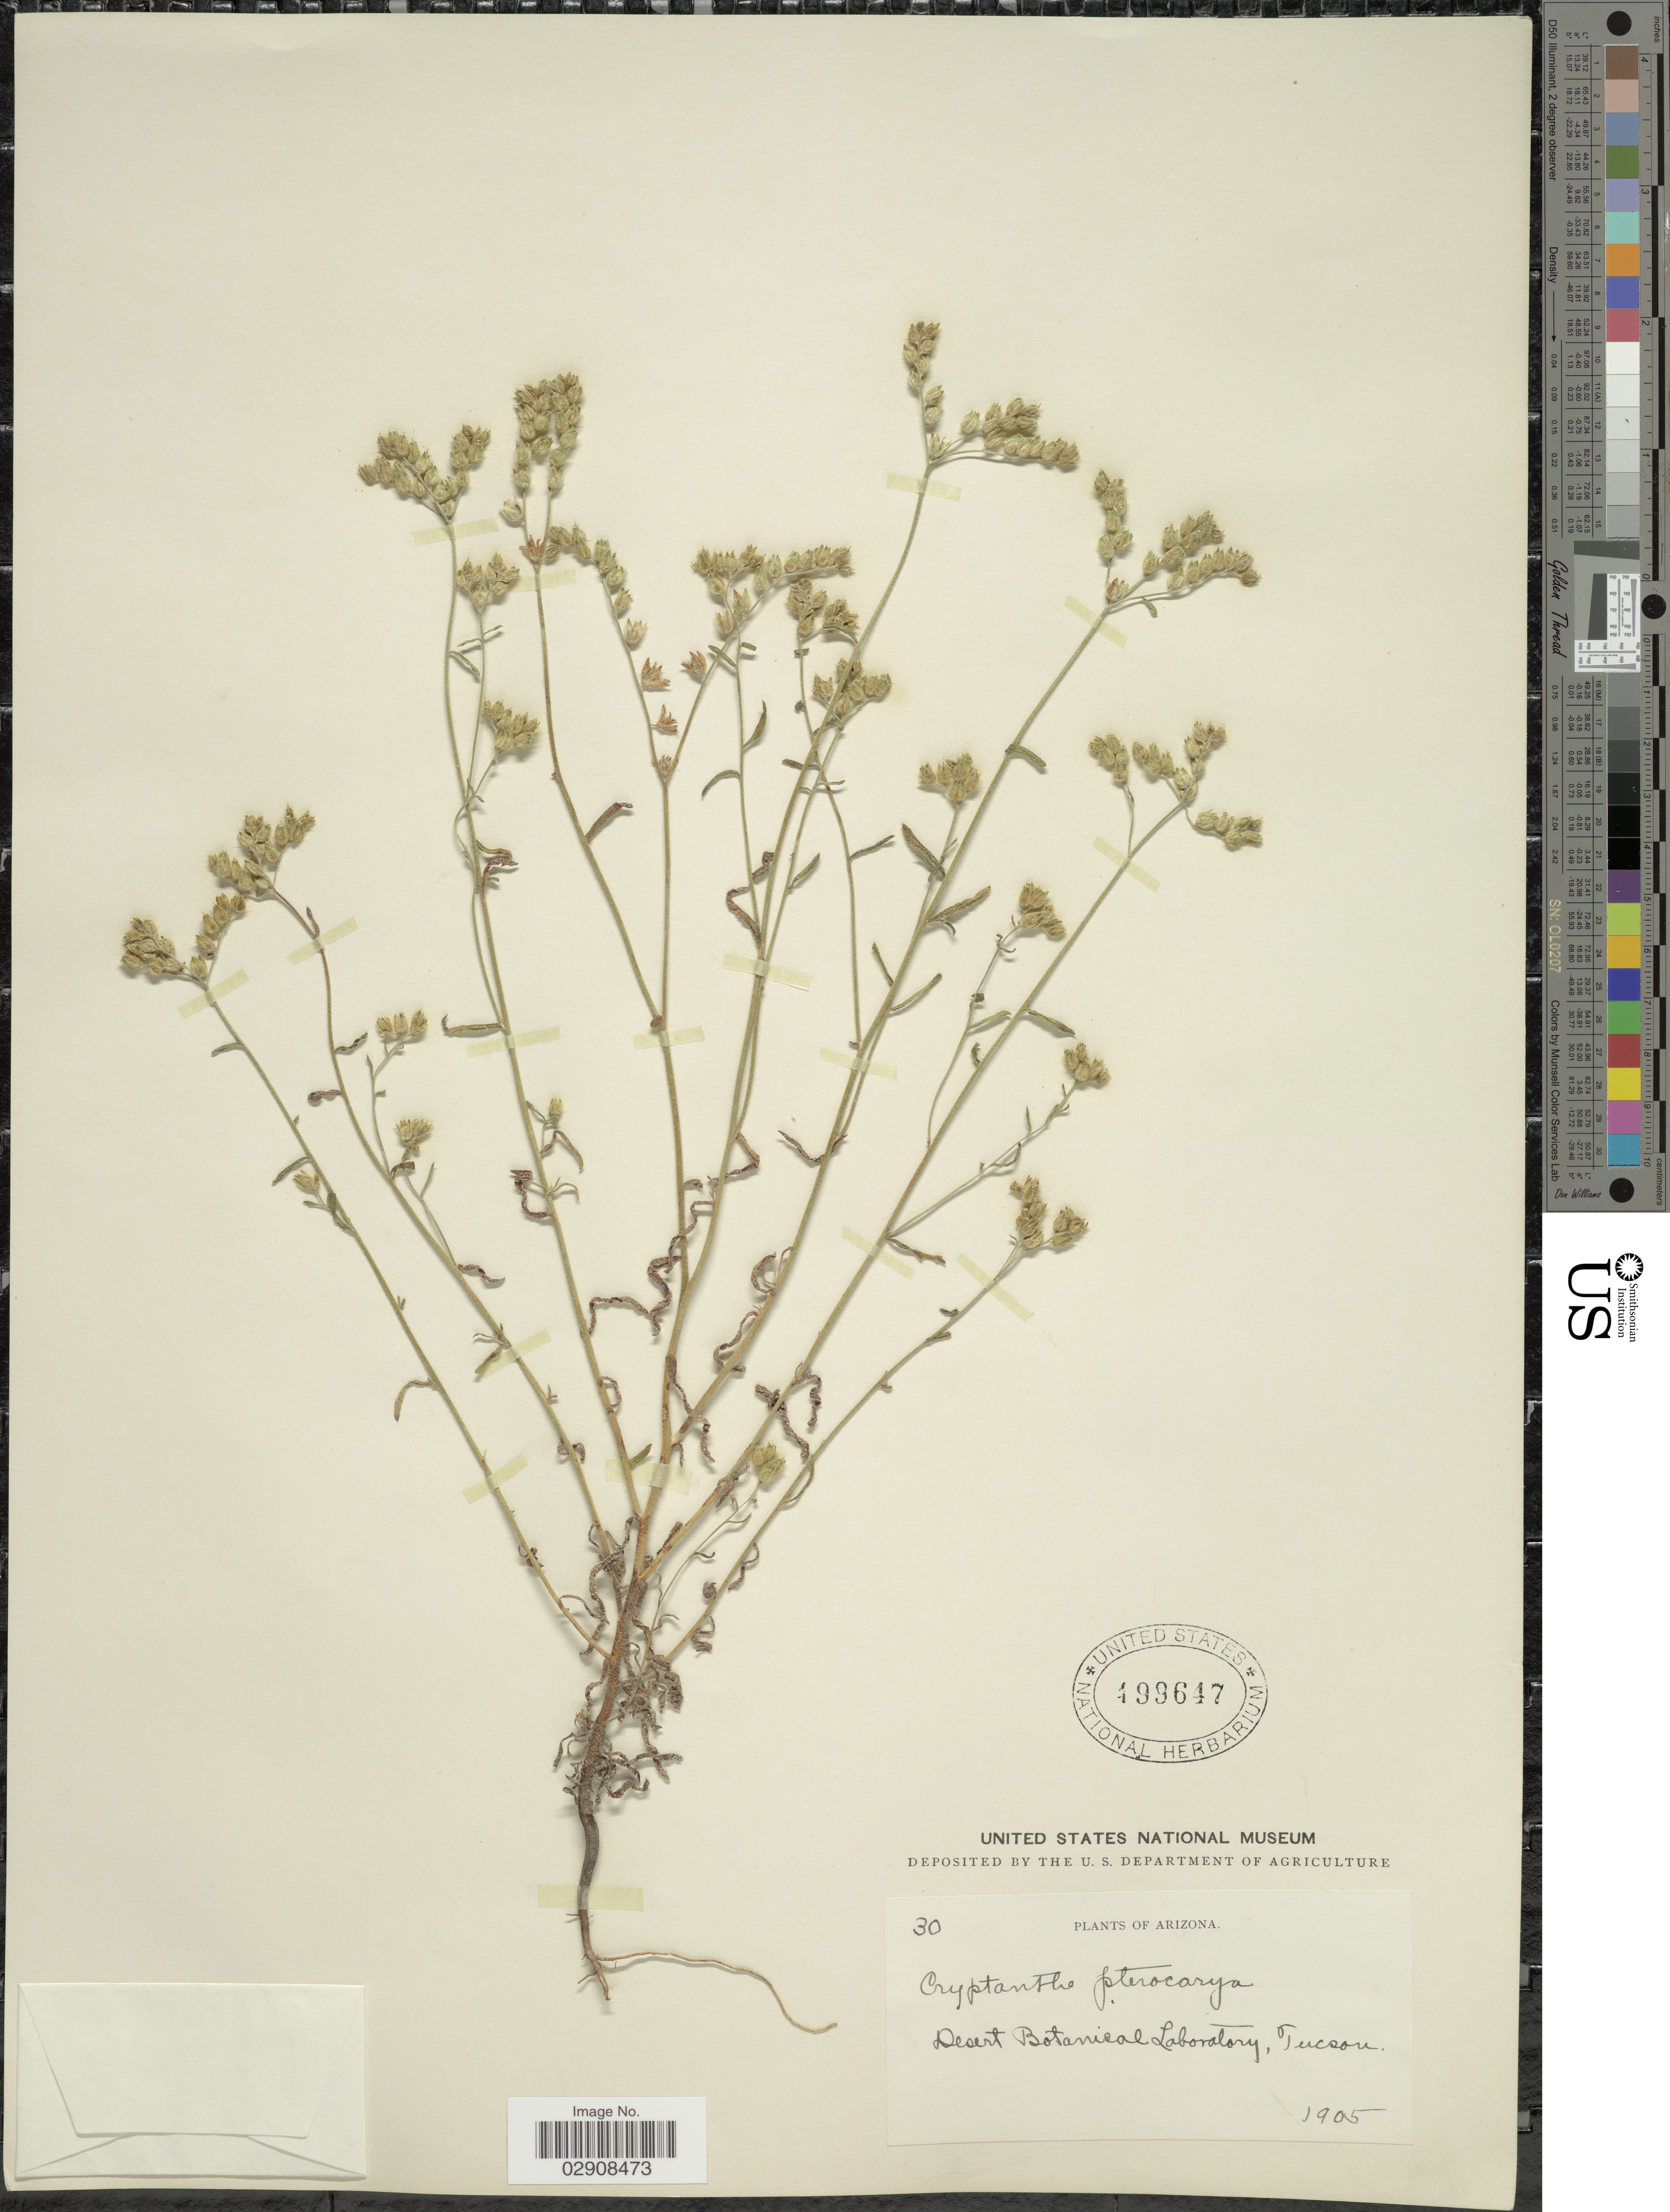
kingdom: Plantae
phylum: Tracheophyta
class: Magnoliopsida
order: Boraginales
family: Boraginaceae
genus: Cryptantha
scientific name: Cryptantha pterocarya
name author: (Torr.) Greene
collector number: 30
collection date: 1905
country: United States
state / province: Arizona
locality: Desert Botanical Laboratory, Tucson.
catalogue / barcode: US 499647